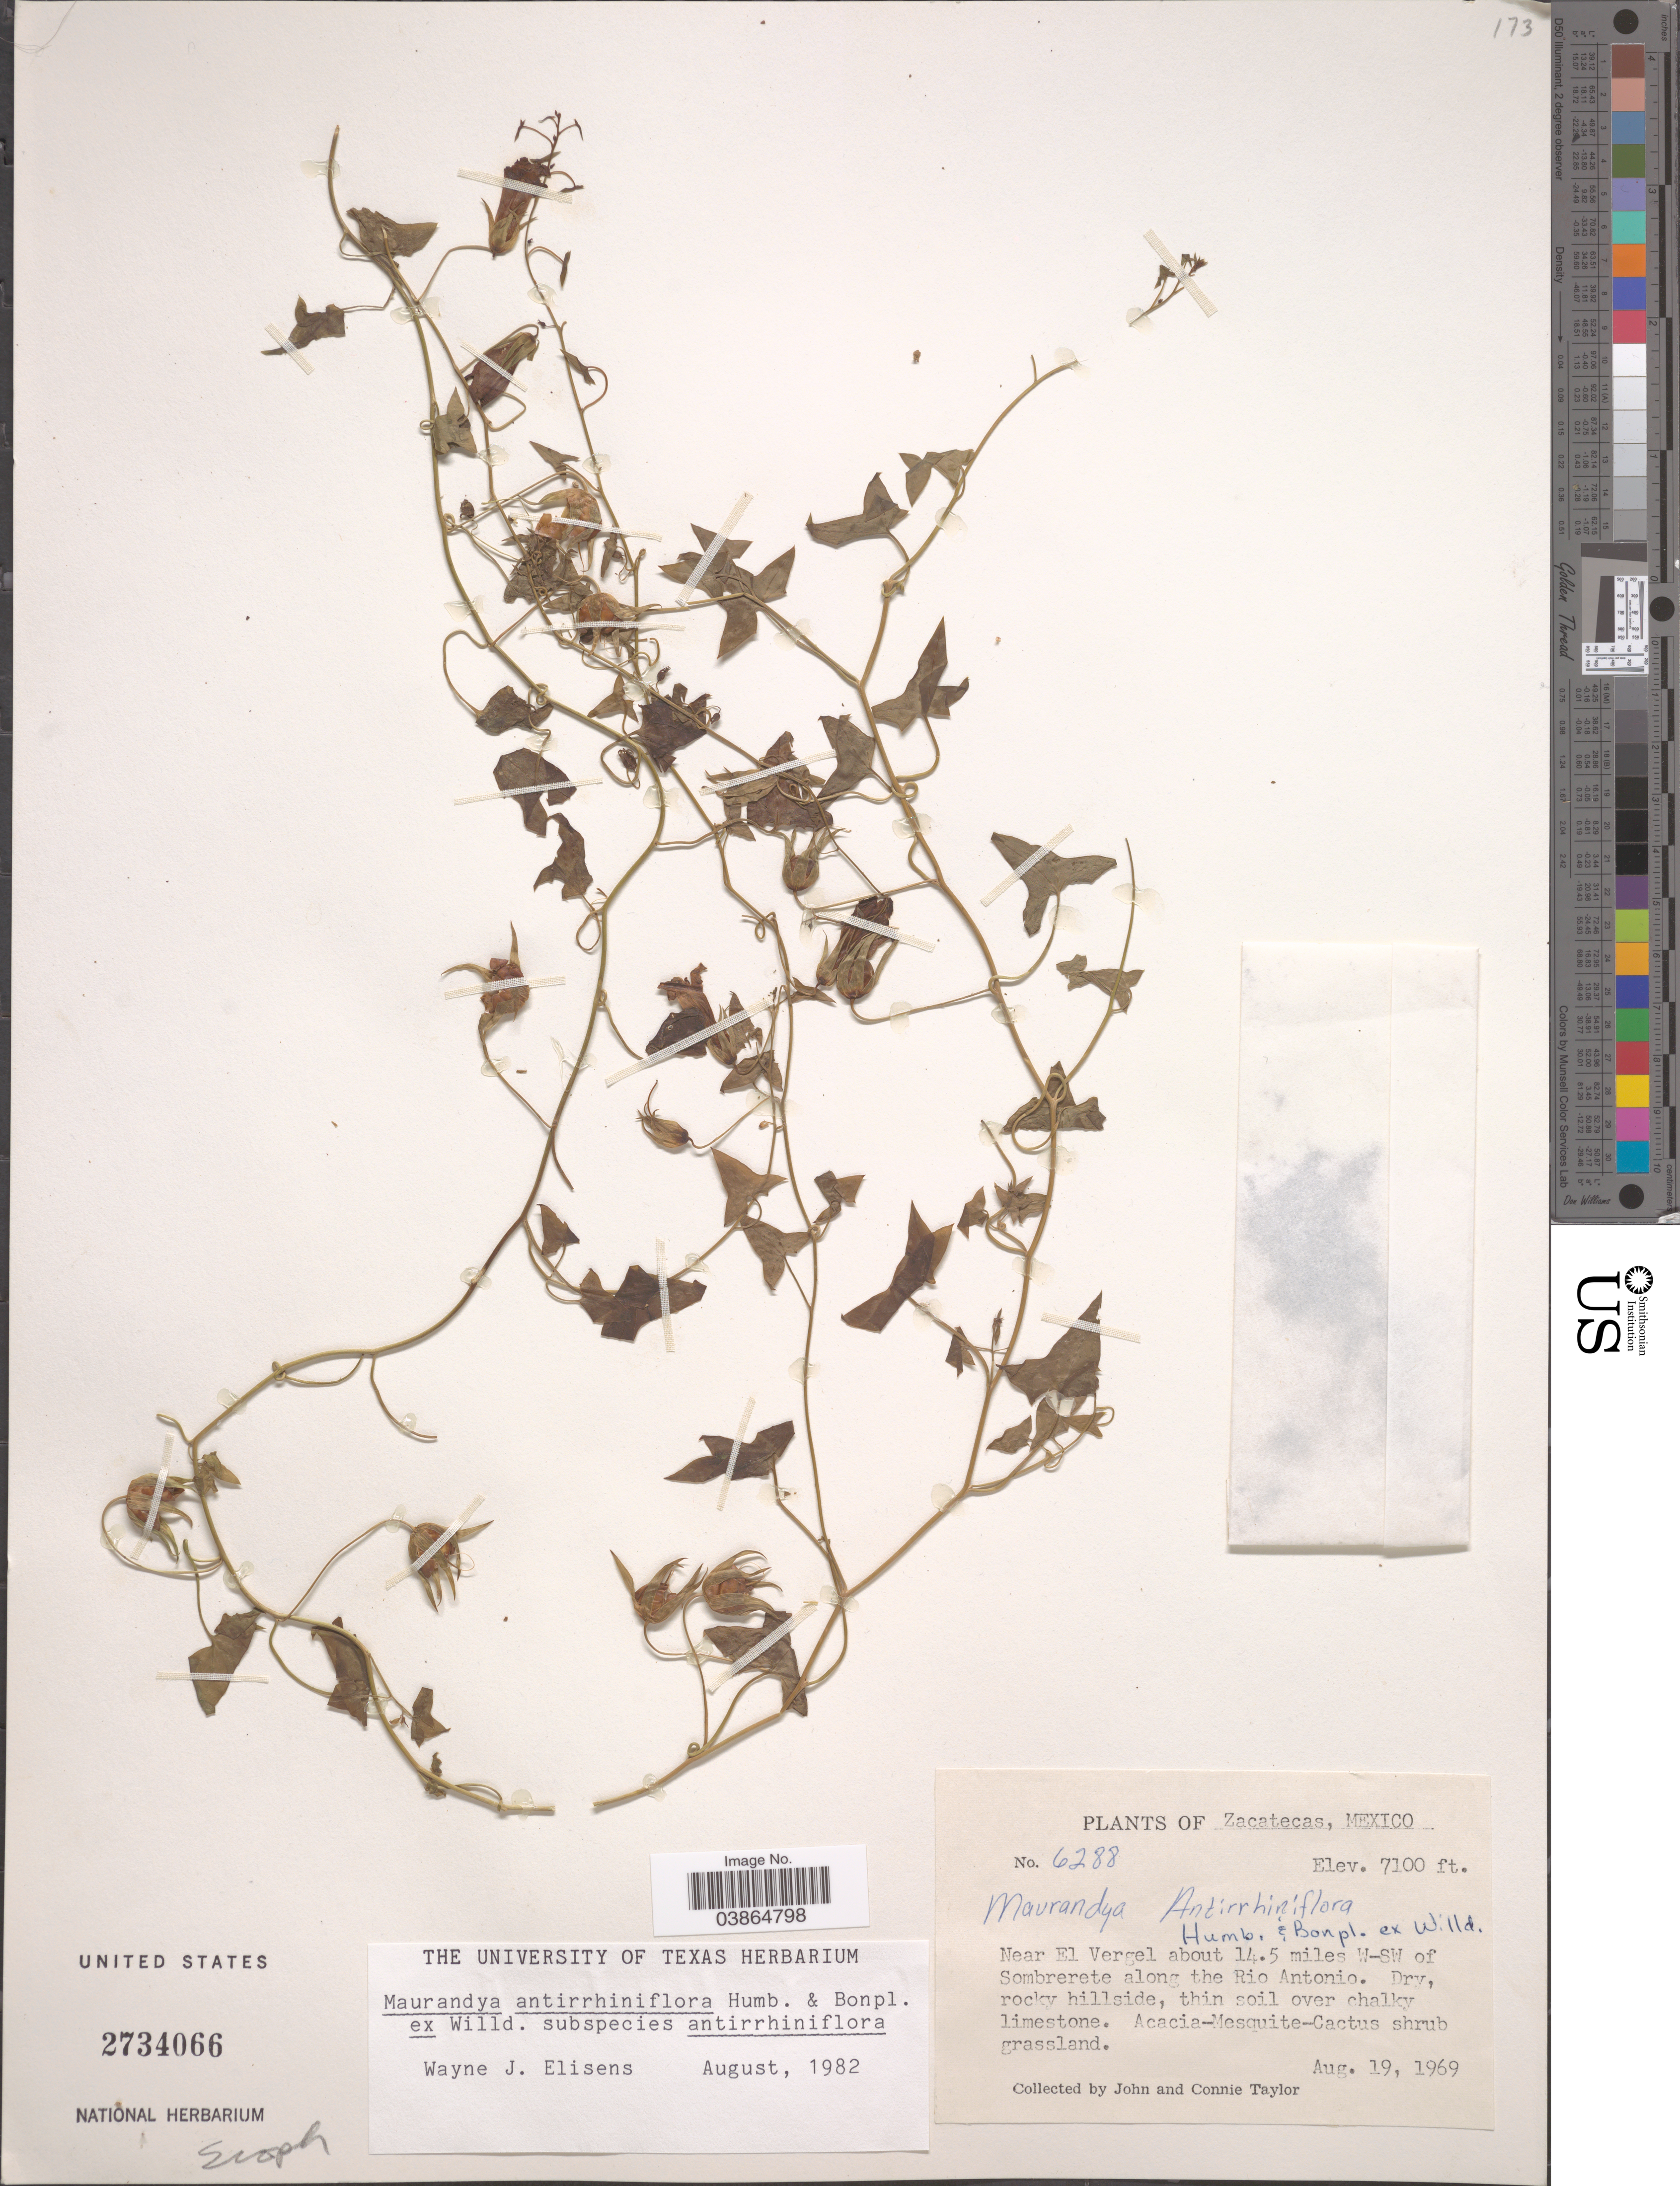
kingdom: Plantae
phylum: Tracheophyta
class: Magnoliopsida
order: Lamiales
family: Plantaginaceae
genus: Maurandya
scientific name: Maurandya antirrhiniflora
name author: Humb. & Bonpl. ex Willd.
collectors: J. Taylor & C. Taylor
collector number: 6288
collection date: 1969-08-19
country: Mexico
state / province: Zacatecas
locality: Near El Vergel about 14.5 miles W-SW of Sombrerete along the Rio Antonio.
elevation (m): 2164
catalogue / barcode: US 2734066